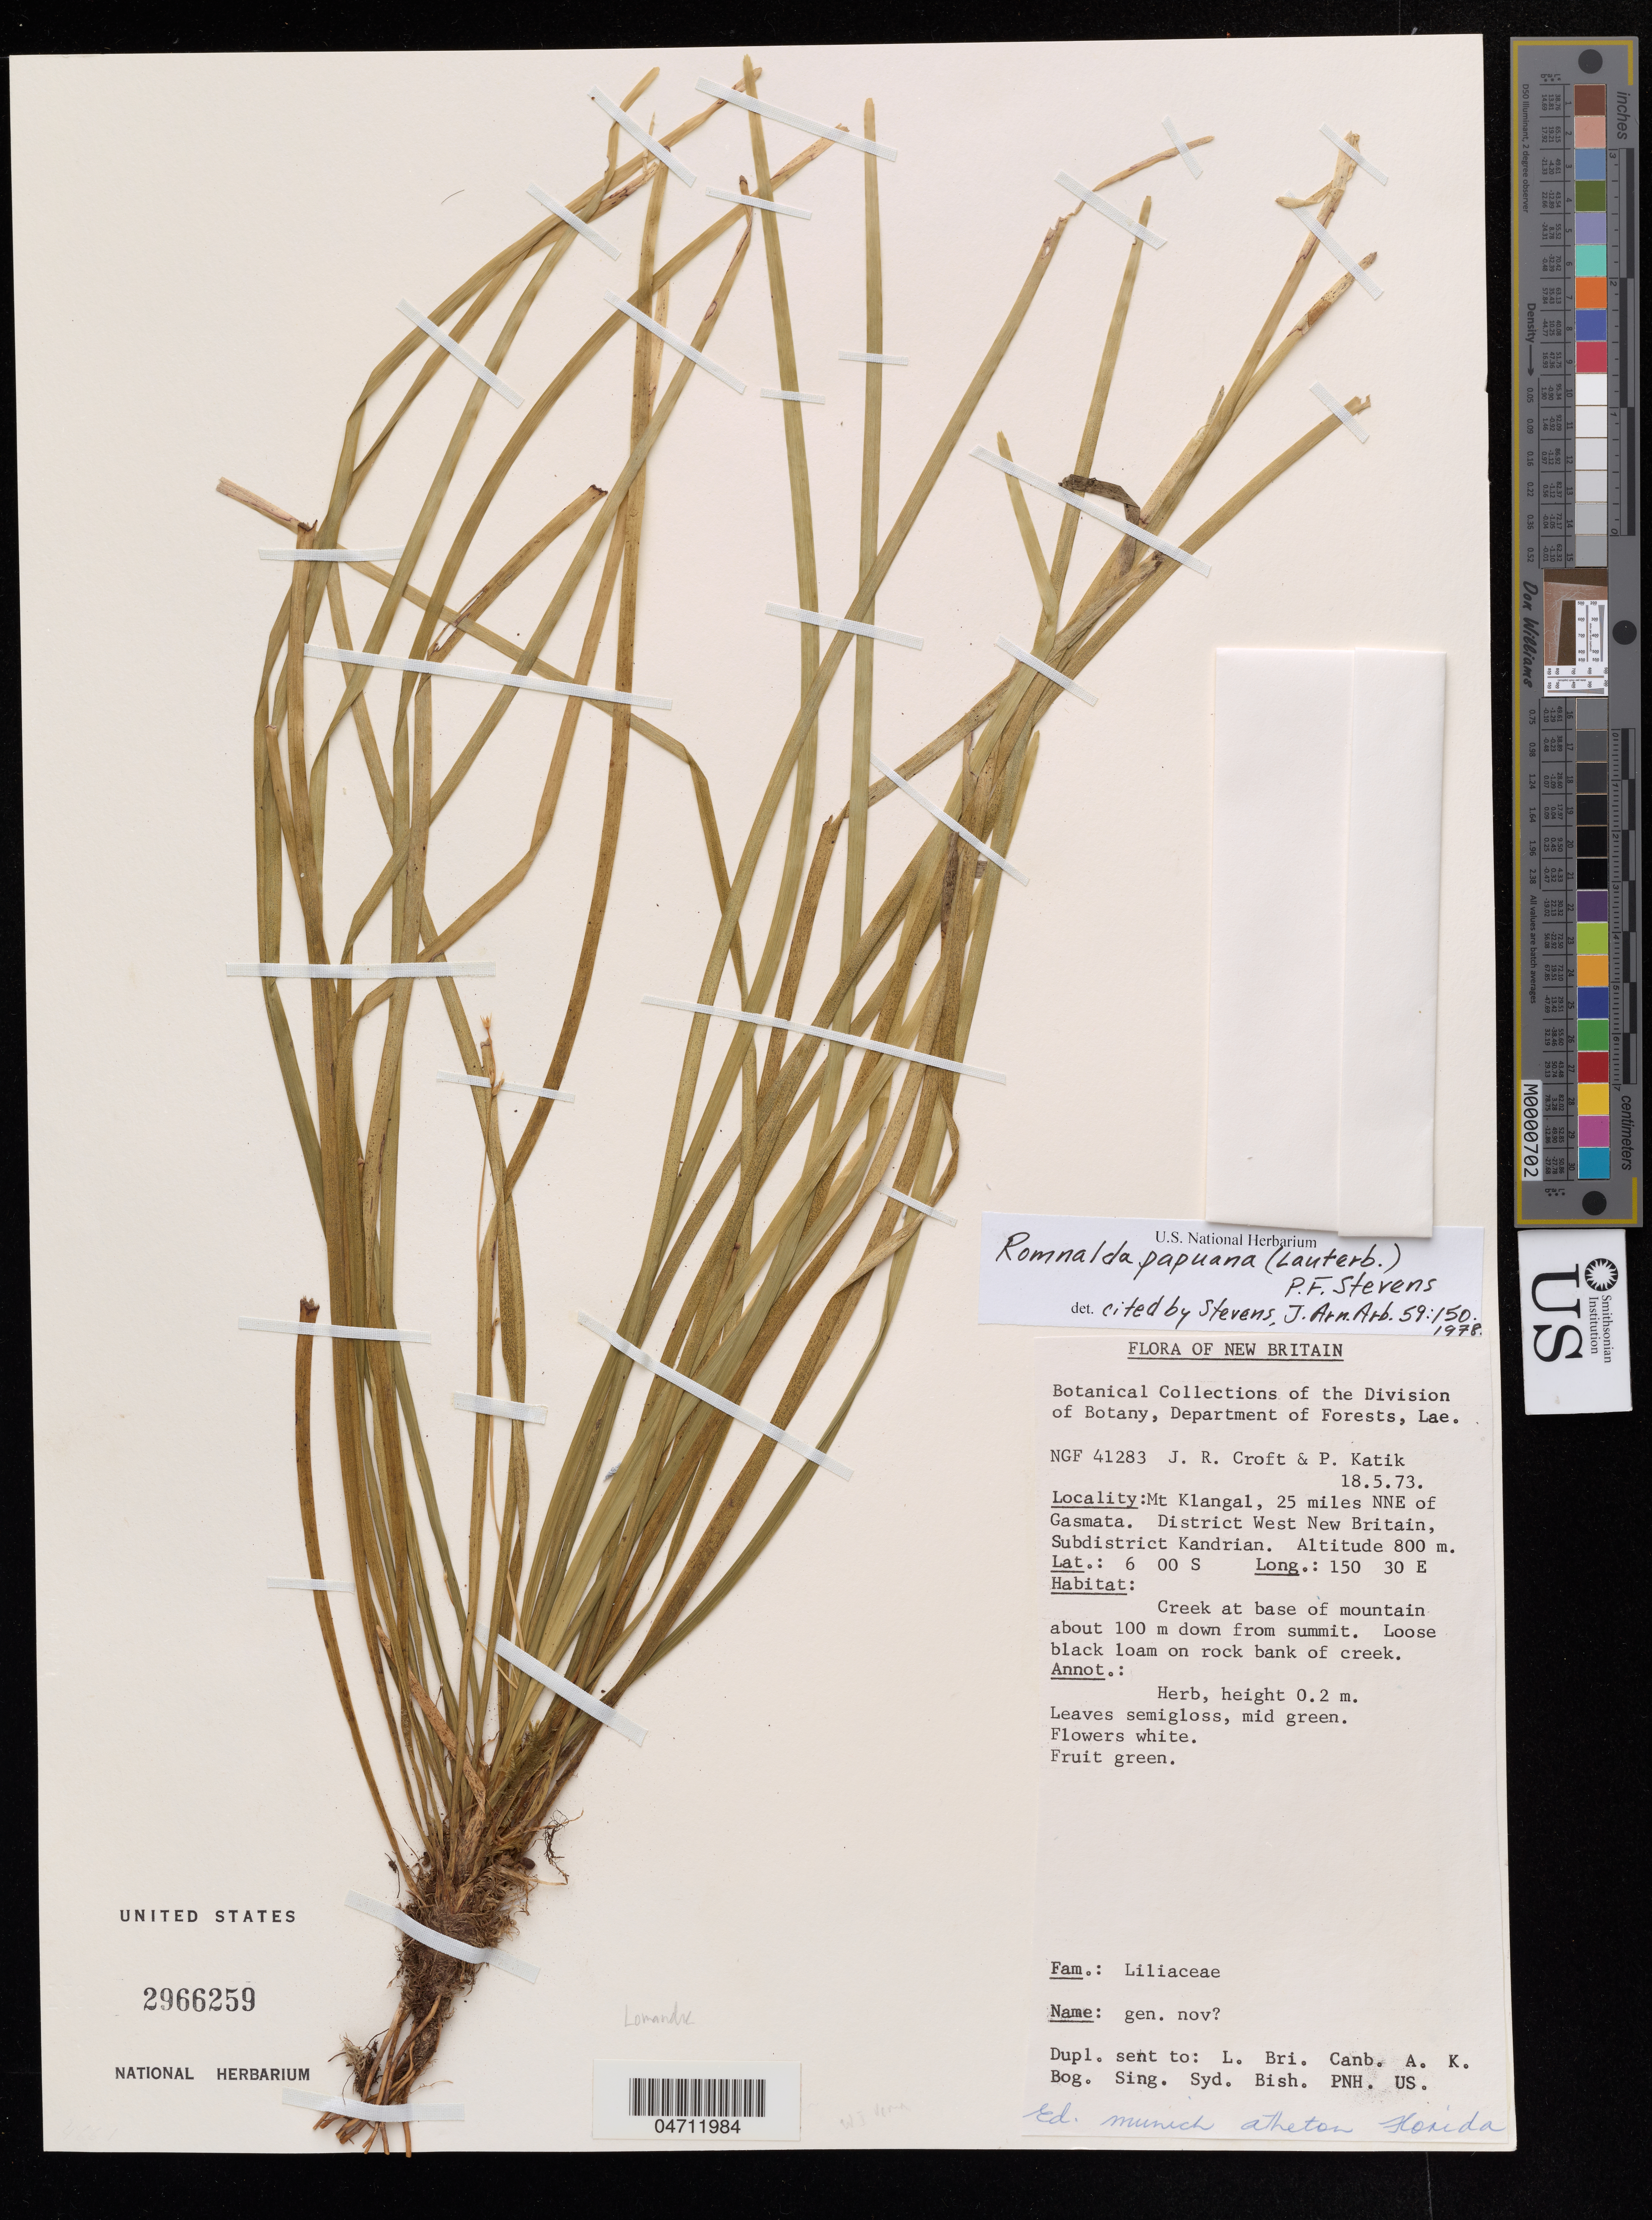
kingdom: Plantae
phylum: Tracheophyta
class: Liliopsida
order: Asparagales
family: Asparagaceae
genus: Romnalda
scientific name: Romnalda papuana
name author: (Lauterb.) P.F. Stevens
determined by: Strong, Mark T., (BOT), Smithsonian Institution - National Museum of Natural History (UNITED STATES)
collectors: J. R. Croft & P. Katik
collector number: NGF 41283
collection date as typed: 18 May 1973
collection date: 1973-05-18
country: Papua New Guinea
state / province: New Britain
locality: Mt Klangal, 25 miles NNE of Gasmata. District of New Britain, Subdistrict Kandrian.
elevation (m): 800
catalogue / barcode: US 2966259